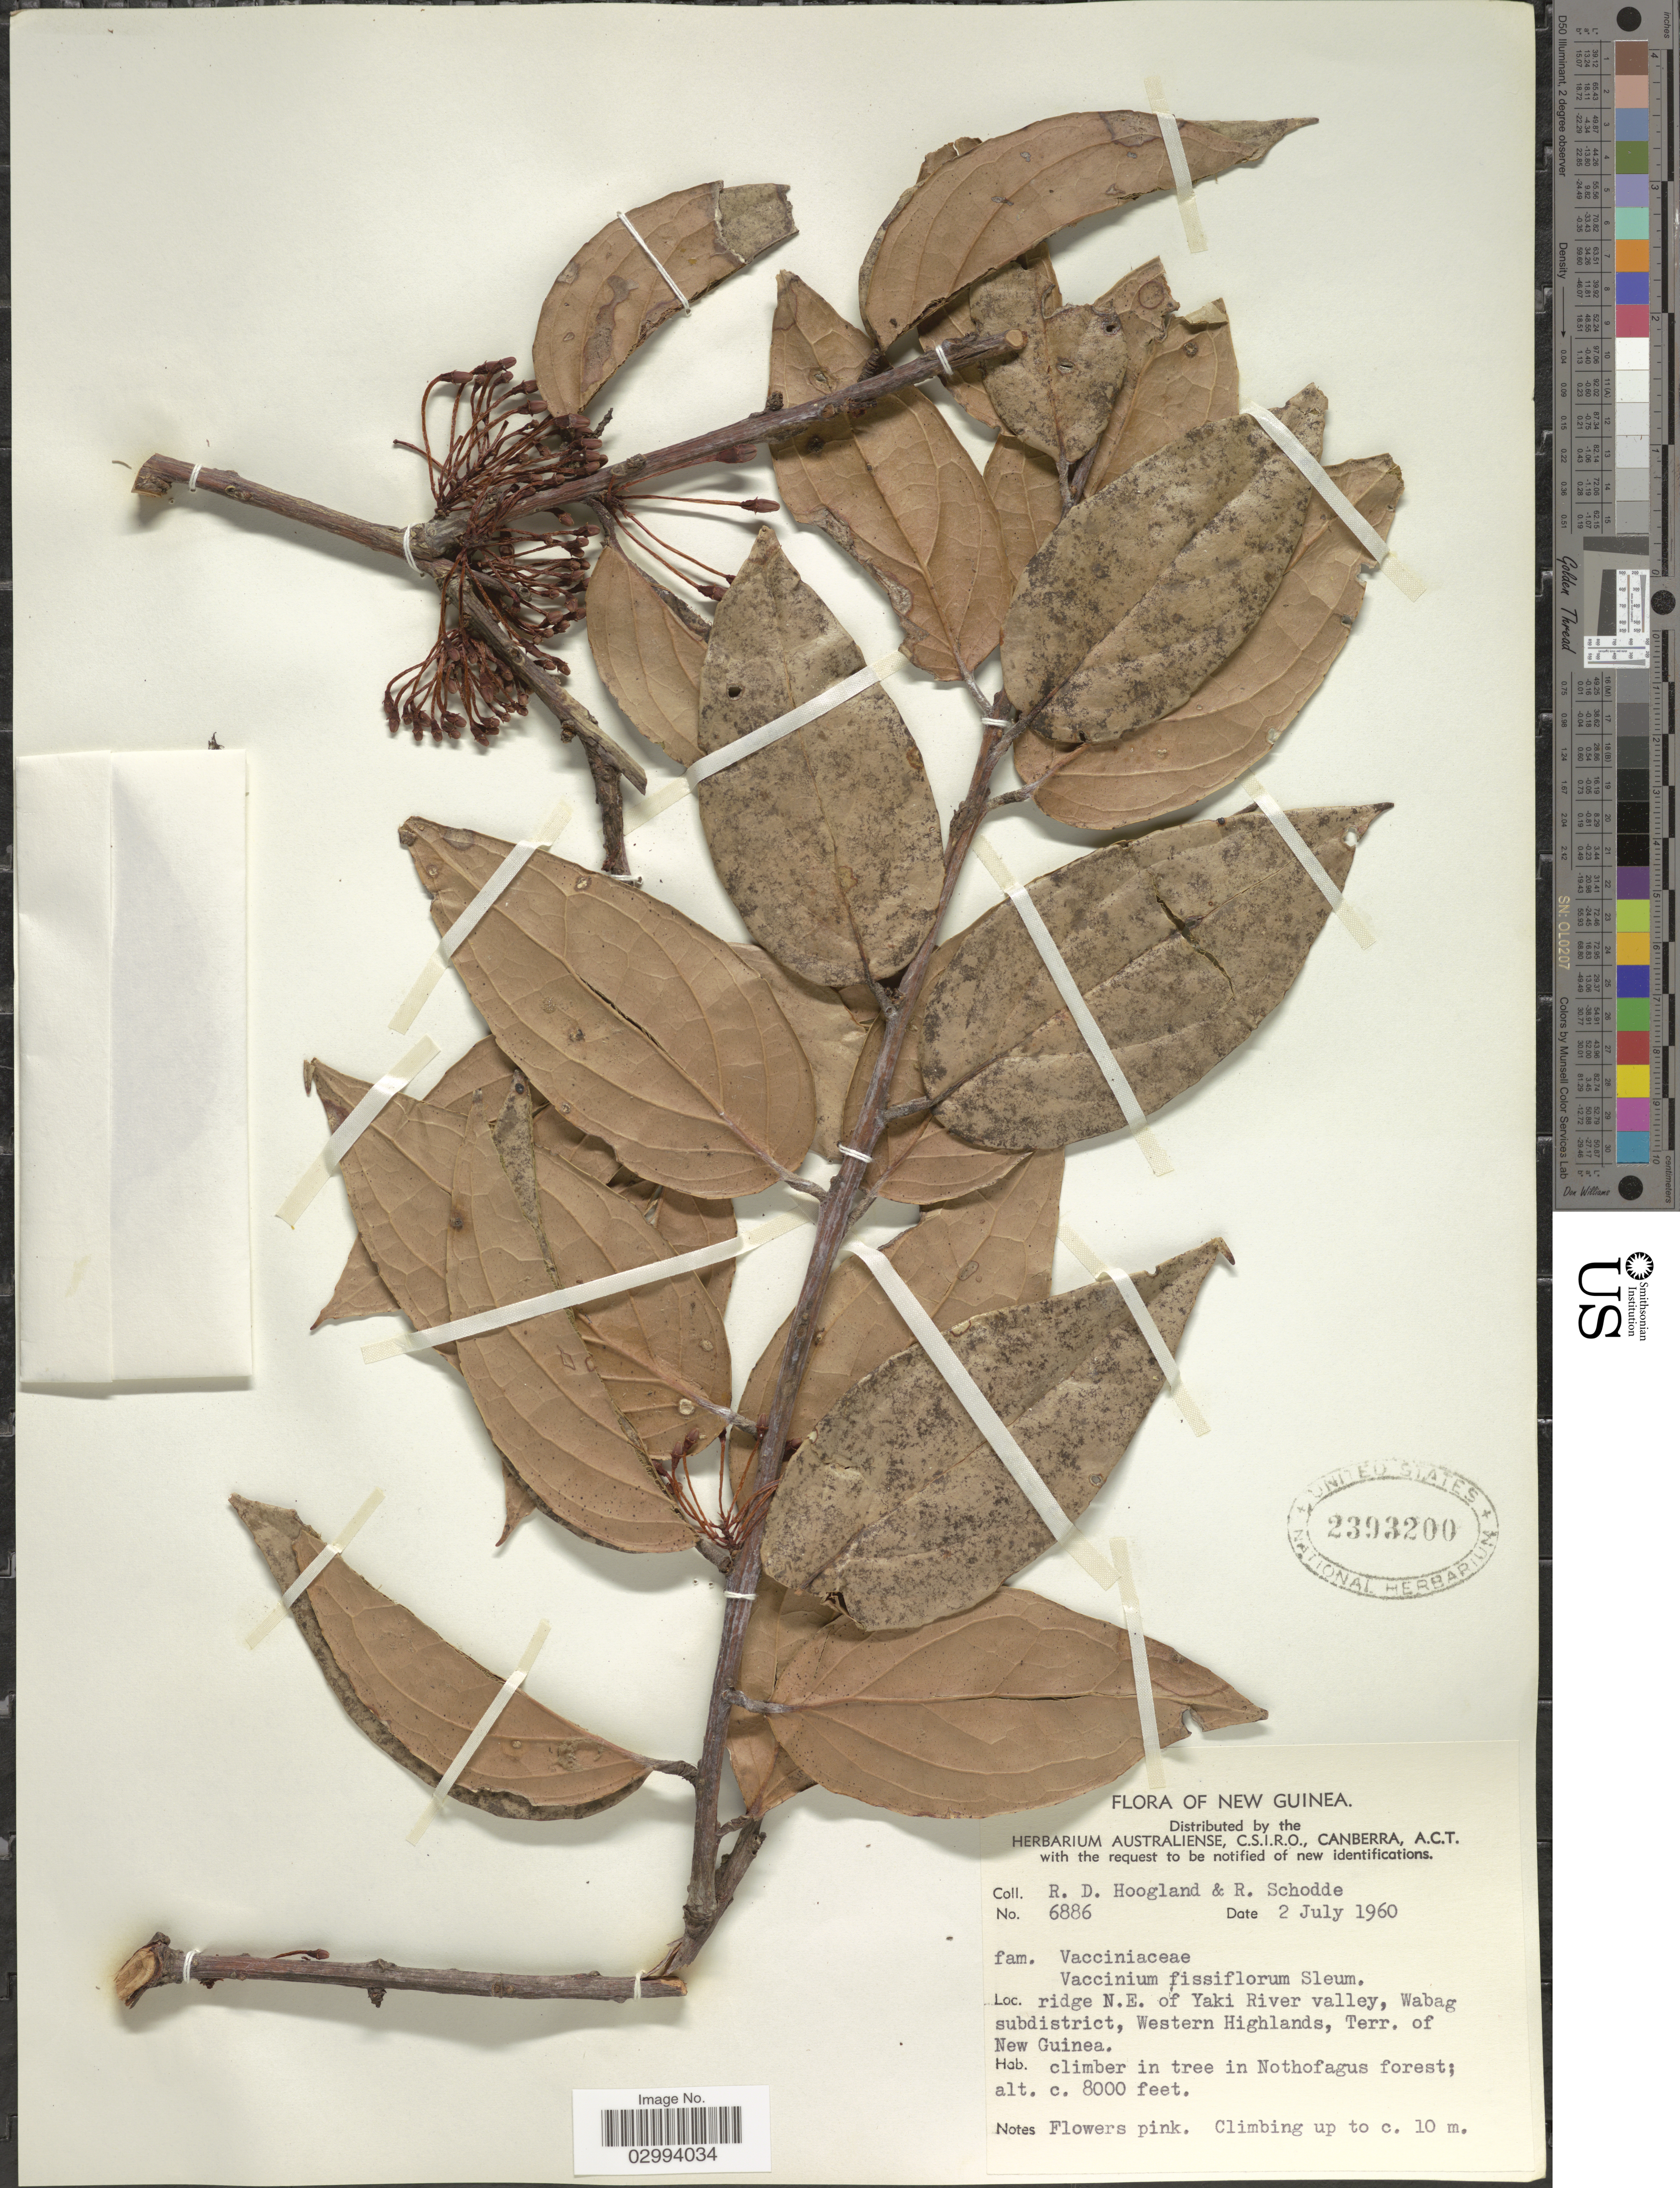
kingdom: Plantae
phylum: Tracheophyta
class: Magnoliopsida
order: Ericales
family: Ericaceae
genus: Dimorphanthera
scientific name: Dimorphanthera fissiflora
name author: (Sleumer) P.F. Stevens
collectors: R. D. Hoogland & R. Schodde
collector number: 6886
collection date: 1960-07-02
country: Papua New Guinea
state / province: Western Highlands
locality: New Guinea, Ridge N.E. of Yaki River valley, Wabag subdistrict, Western Highlands, Terr. of New Guinea.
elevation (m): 2438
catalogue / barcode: US 2393200